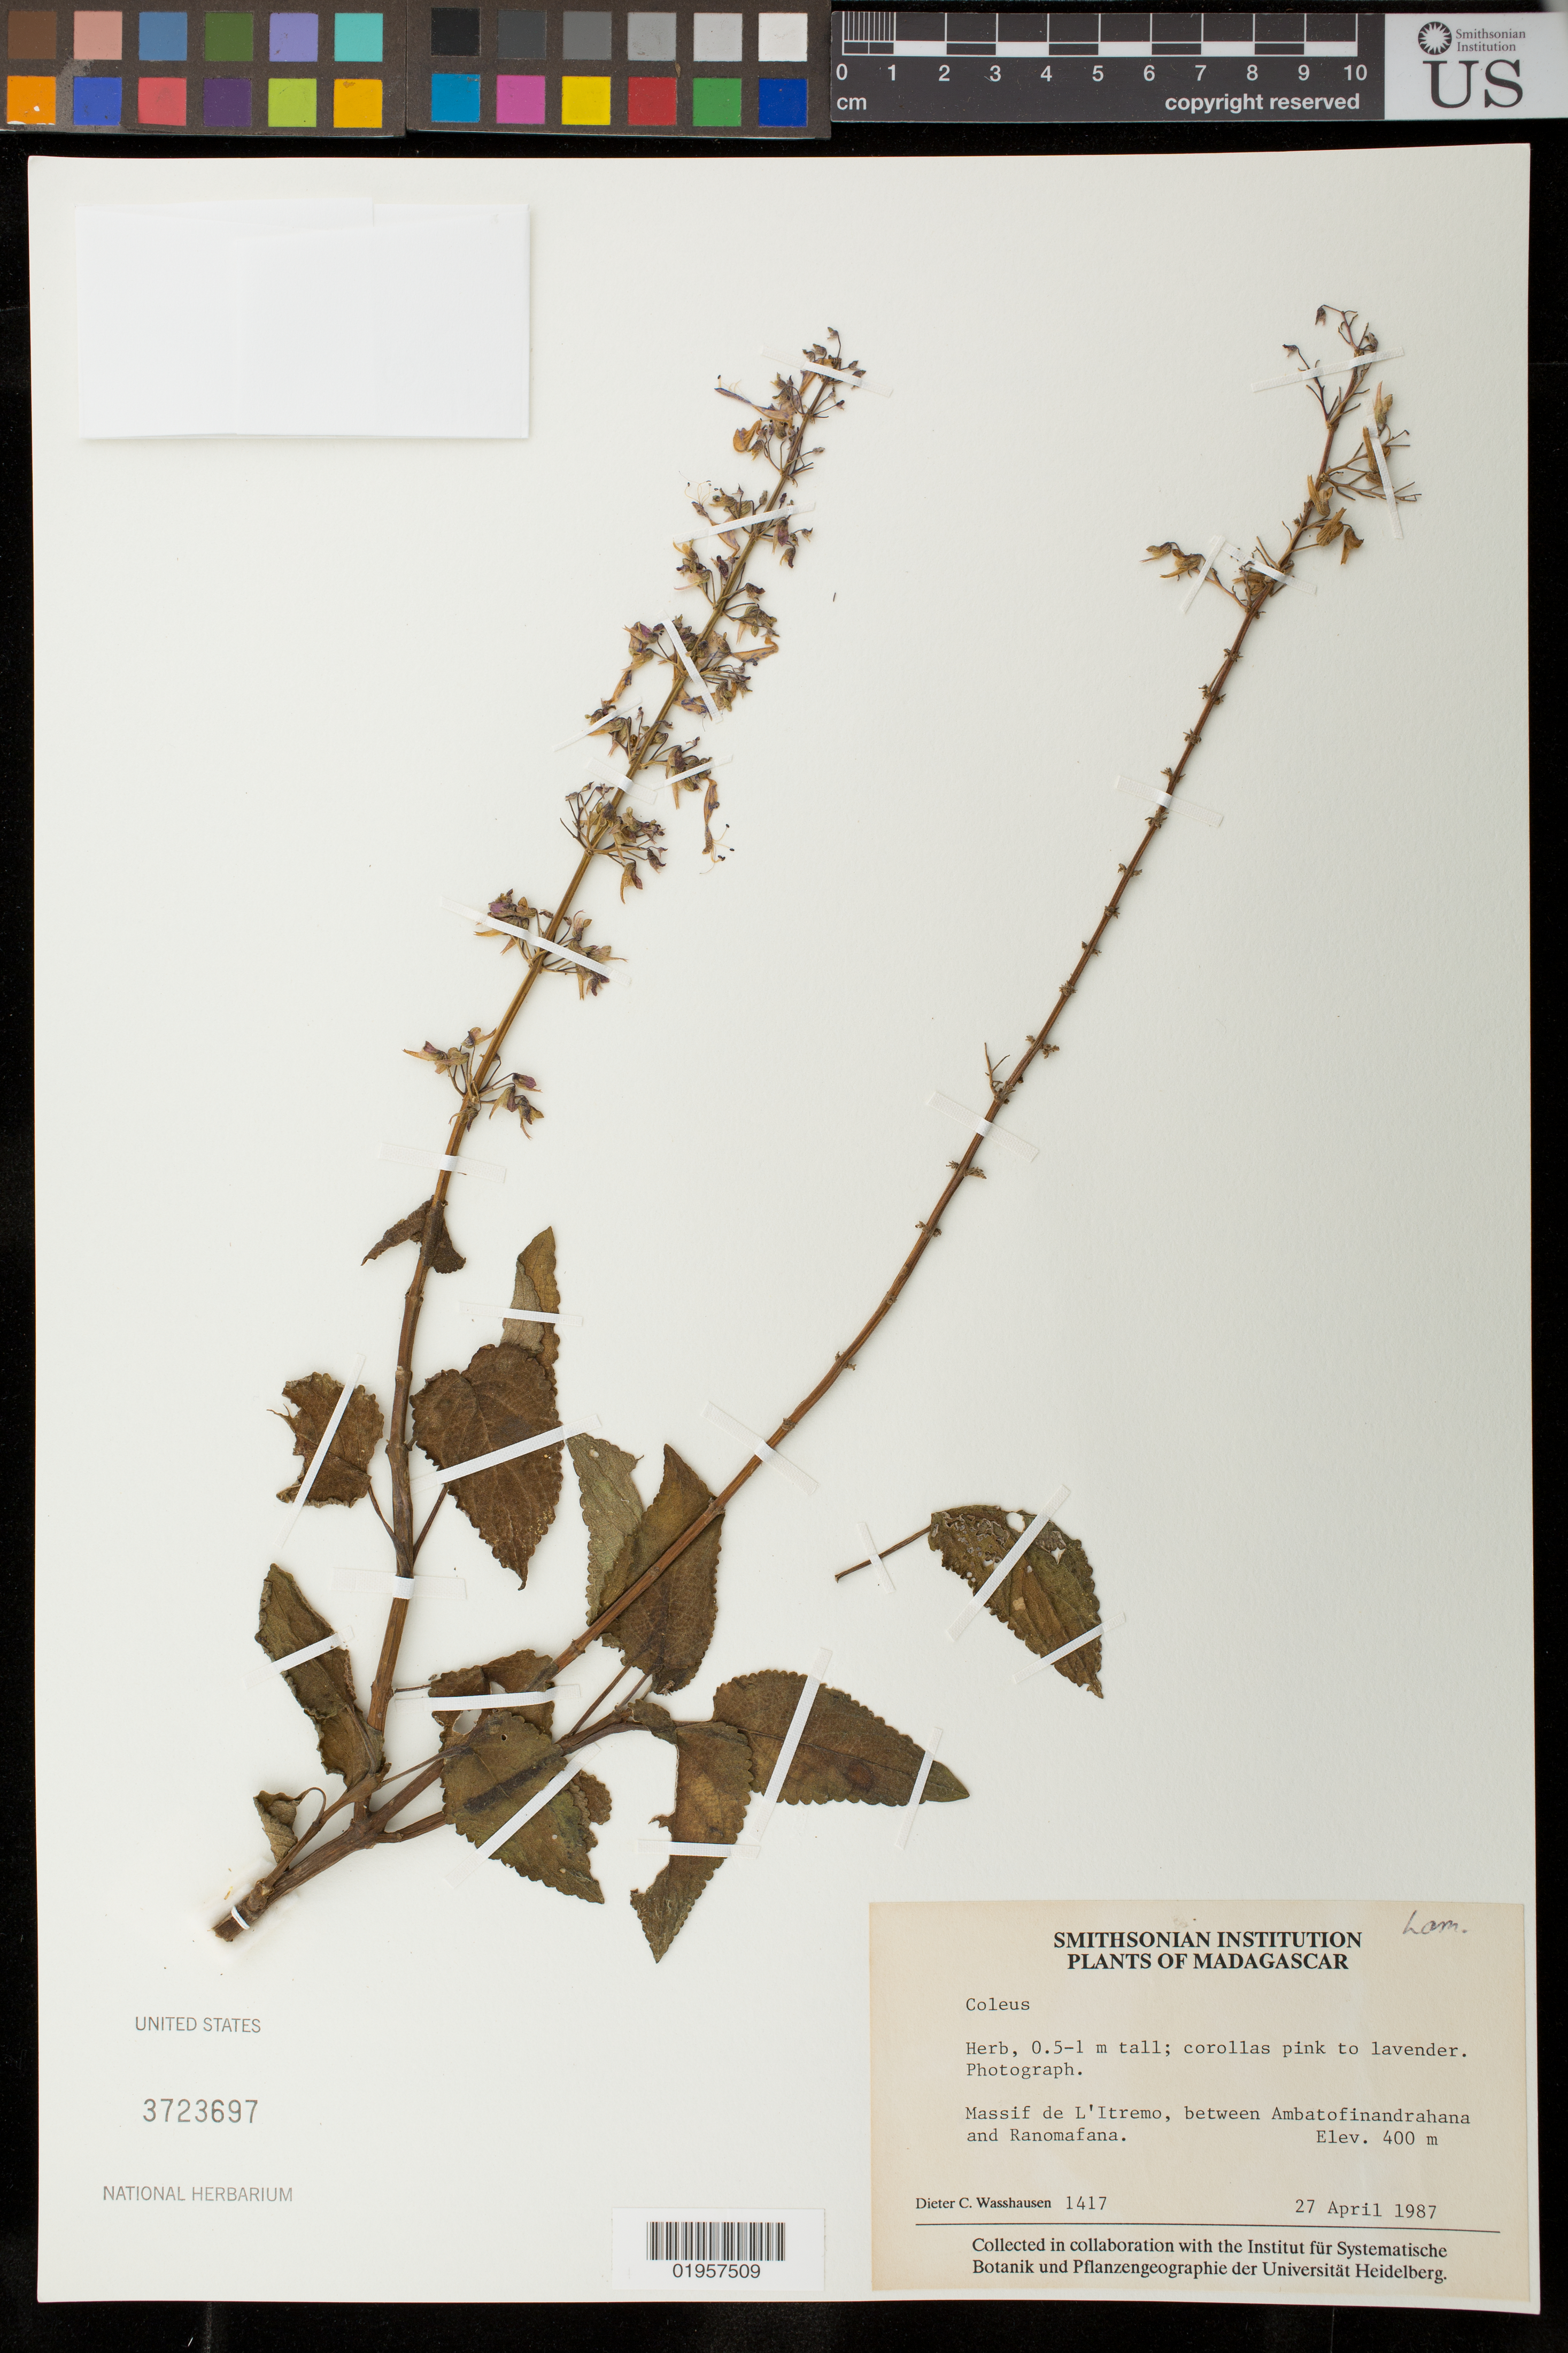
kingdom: Plantae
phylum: Tracheophyta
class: Magnoliopsida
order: Lamiales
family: Lamiaceae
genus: Coleus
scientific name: Coleus sp.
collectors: D. C. Wasshausen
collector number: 1417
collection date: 1987-04-27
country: Madagascar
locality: Massif de L'Itremo, between Ambatofinandrahana and Ranomafana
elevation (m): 400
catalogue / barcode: US 3723697